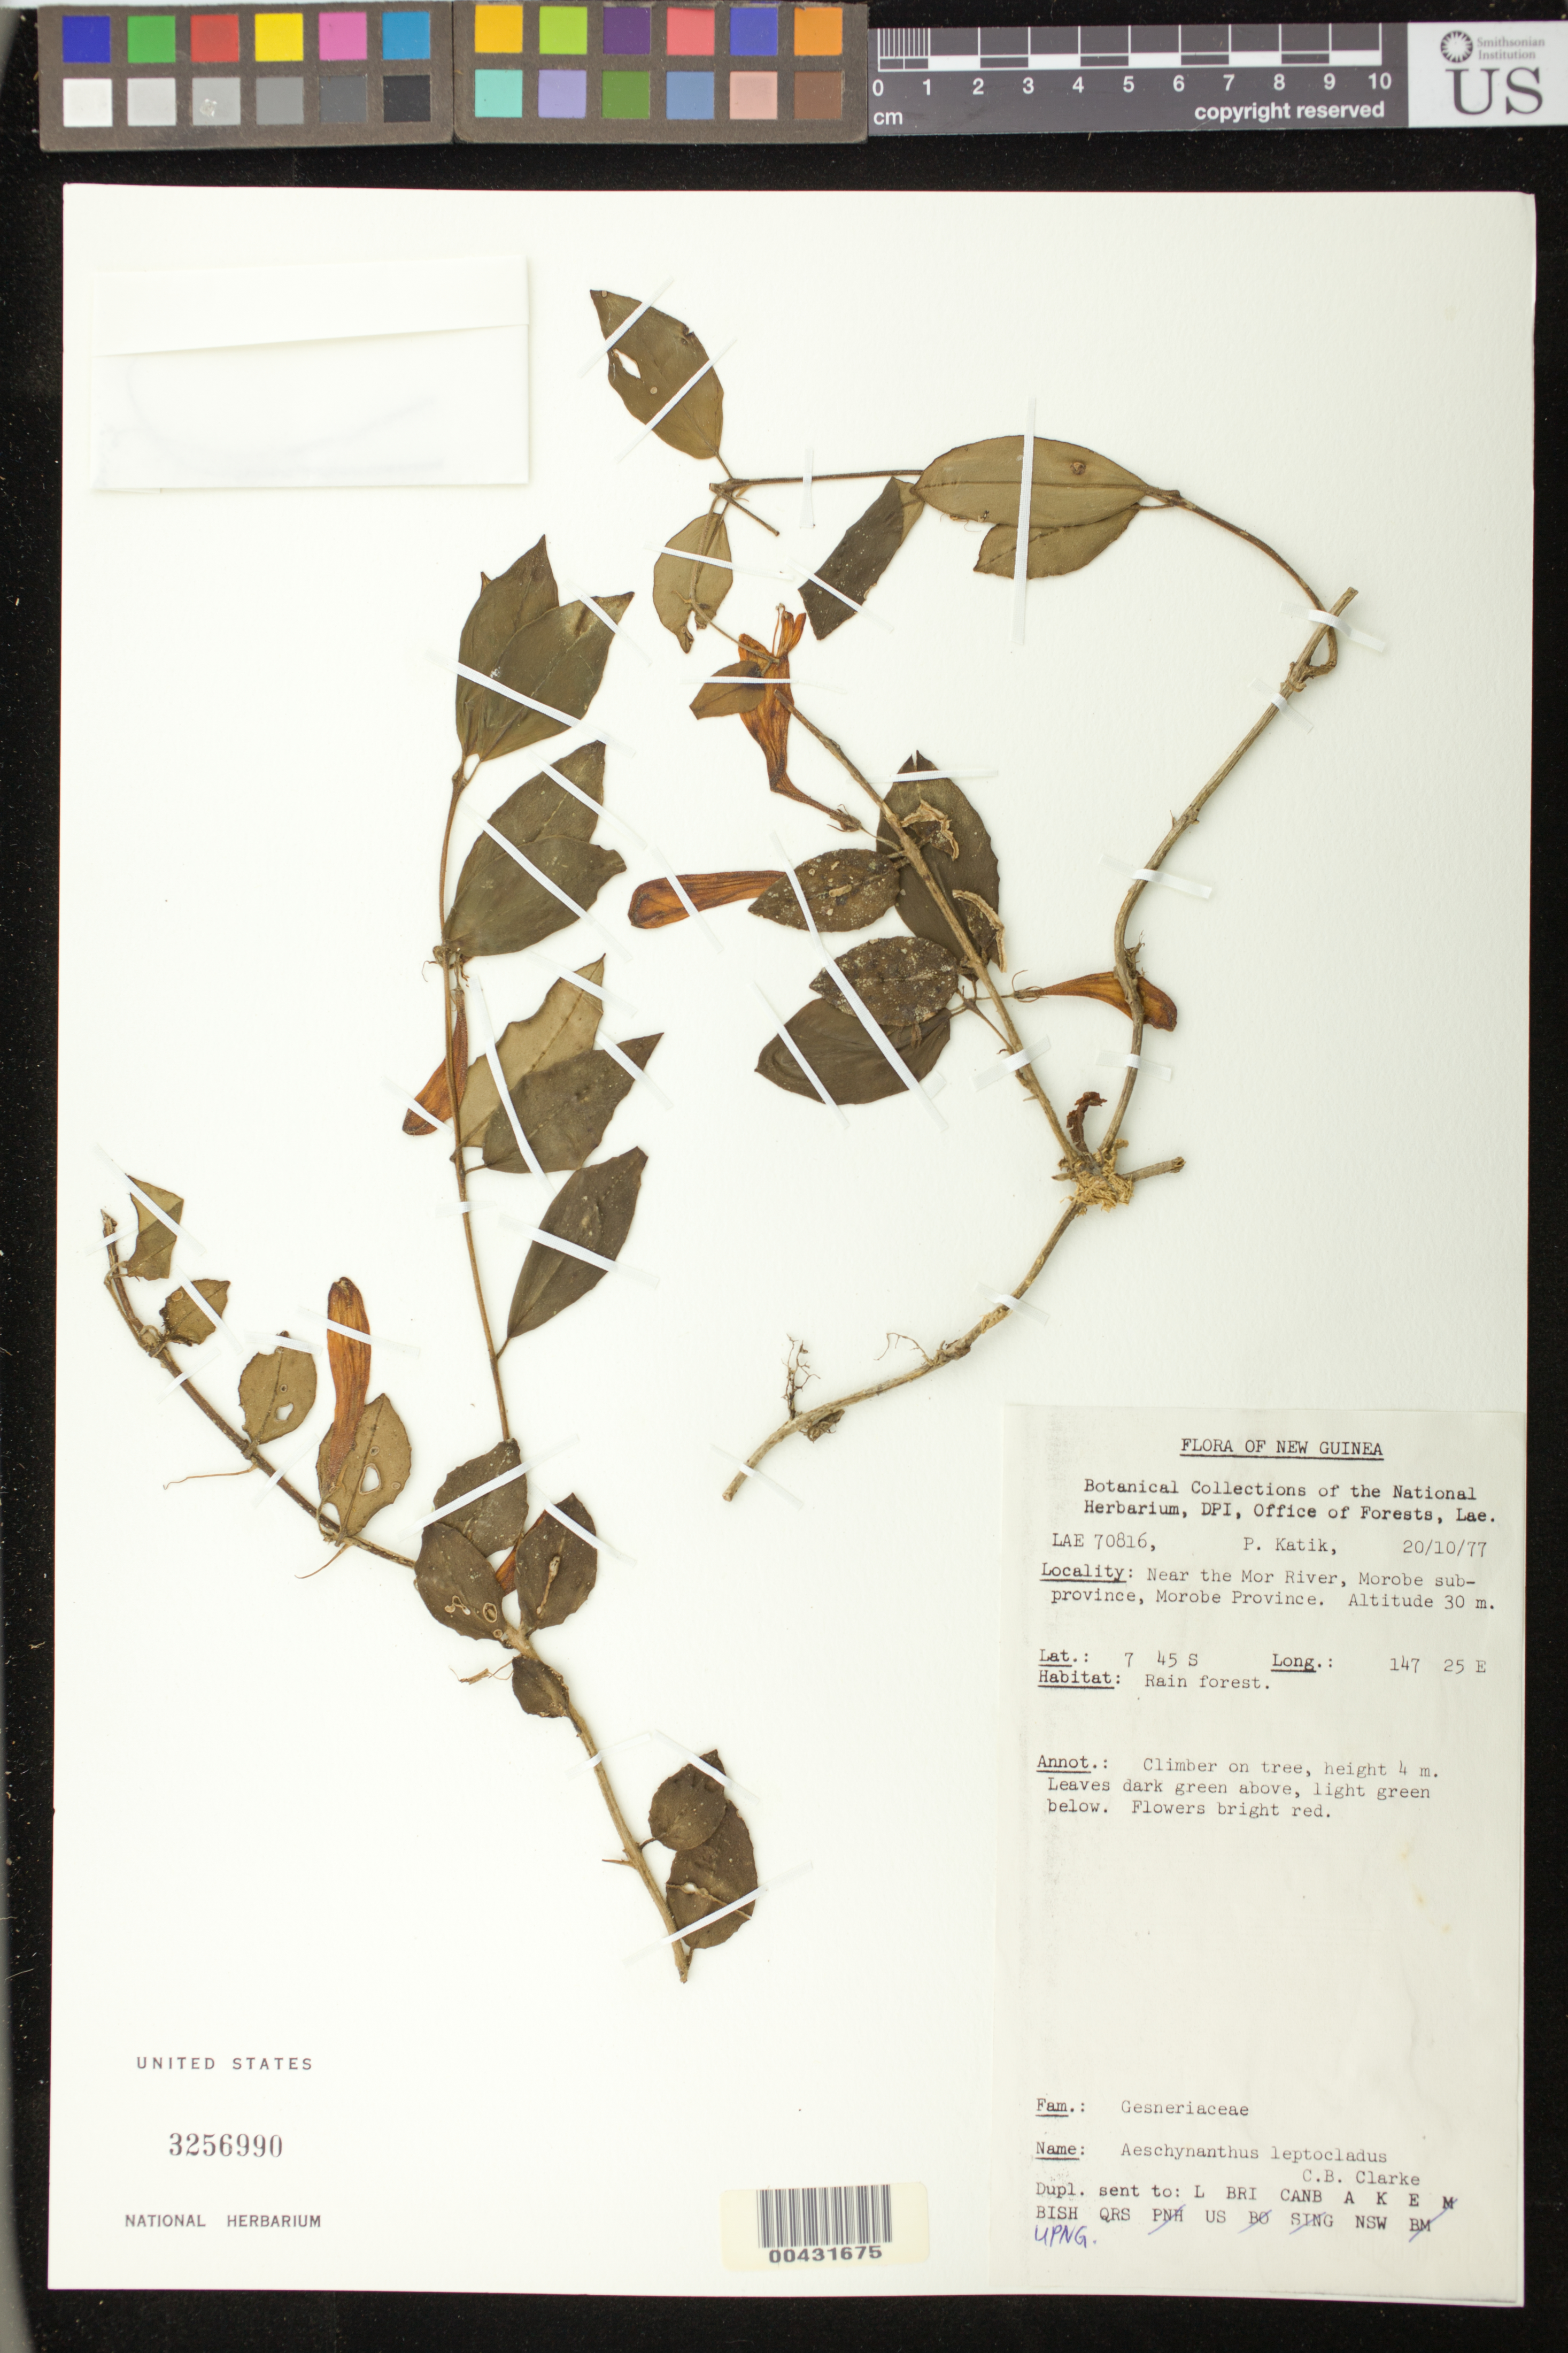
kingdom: Plantae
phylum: Tracheophyta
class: Magnoliopsida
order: Lamiales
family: Gesneriaceae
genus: Aeschynanthus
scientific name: Aeschynanthus leptocladus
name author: C.B. Clarke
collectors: P. Katik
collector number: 70816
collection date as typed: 20 Oct 1977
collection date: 1977-10-20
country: Papua New Guinea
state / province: Morobe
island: New Guinea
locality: Morobe, near mor river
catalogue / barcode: US 3256990